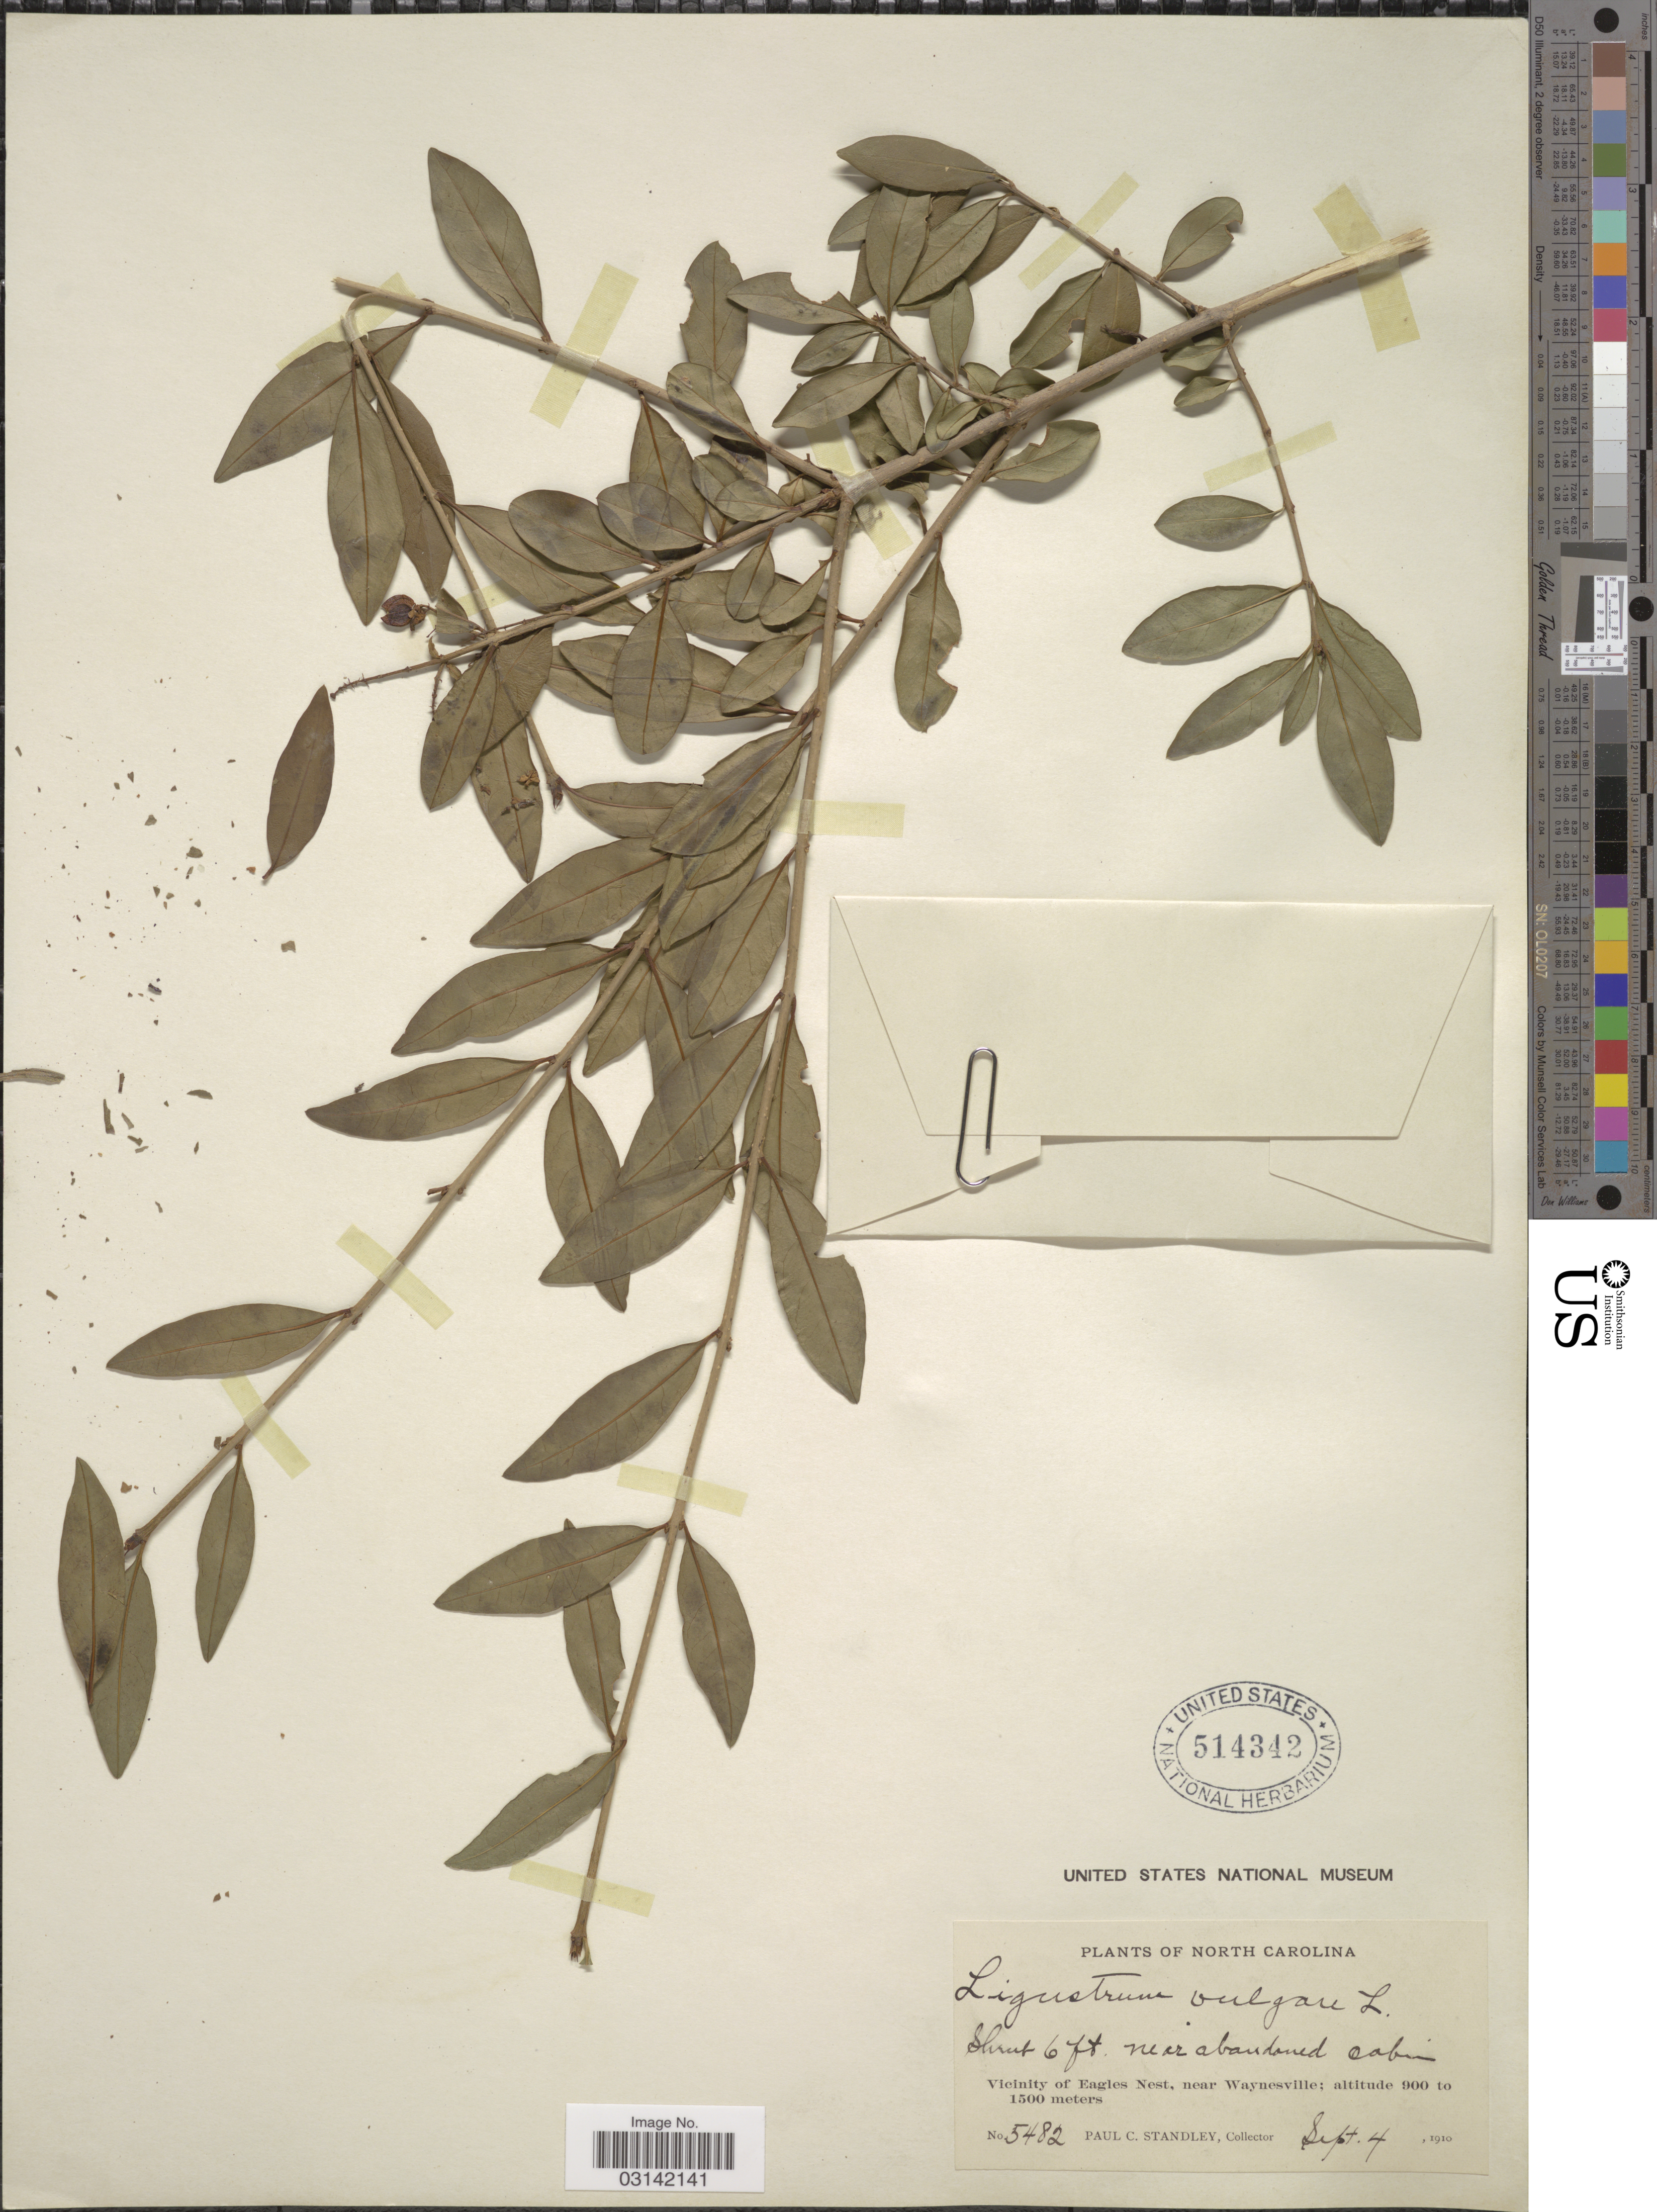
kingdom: Plantae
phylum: Tracheophyta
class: Magnoliopsida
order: Lamiales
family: Oleaceae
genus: Ligustrum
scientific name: Ligustrum vulgare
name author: L.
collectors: P. C. Standley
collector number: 5482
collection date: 1910-09-04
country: United States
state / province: North Carolina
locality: Near abandoned cabin, Vicinity of Eagles Nest, near Waynesville.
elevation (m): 900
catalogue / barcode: US 514342